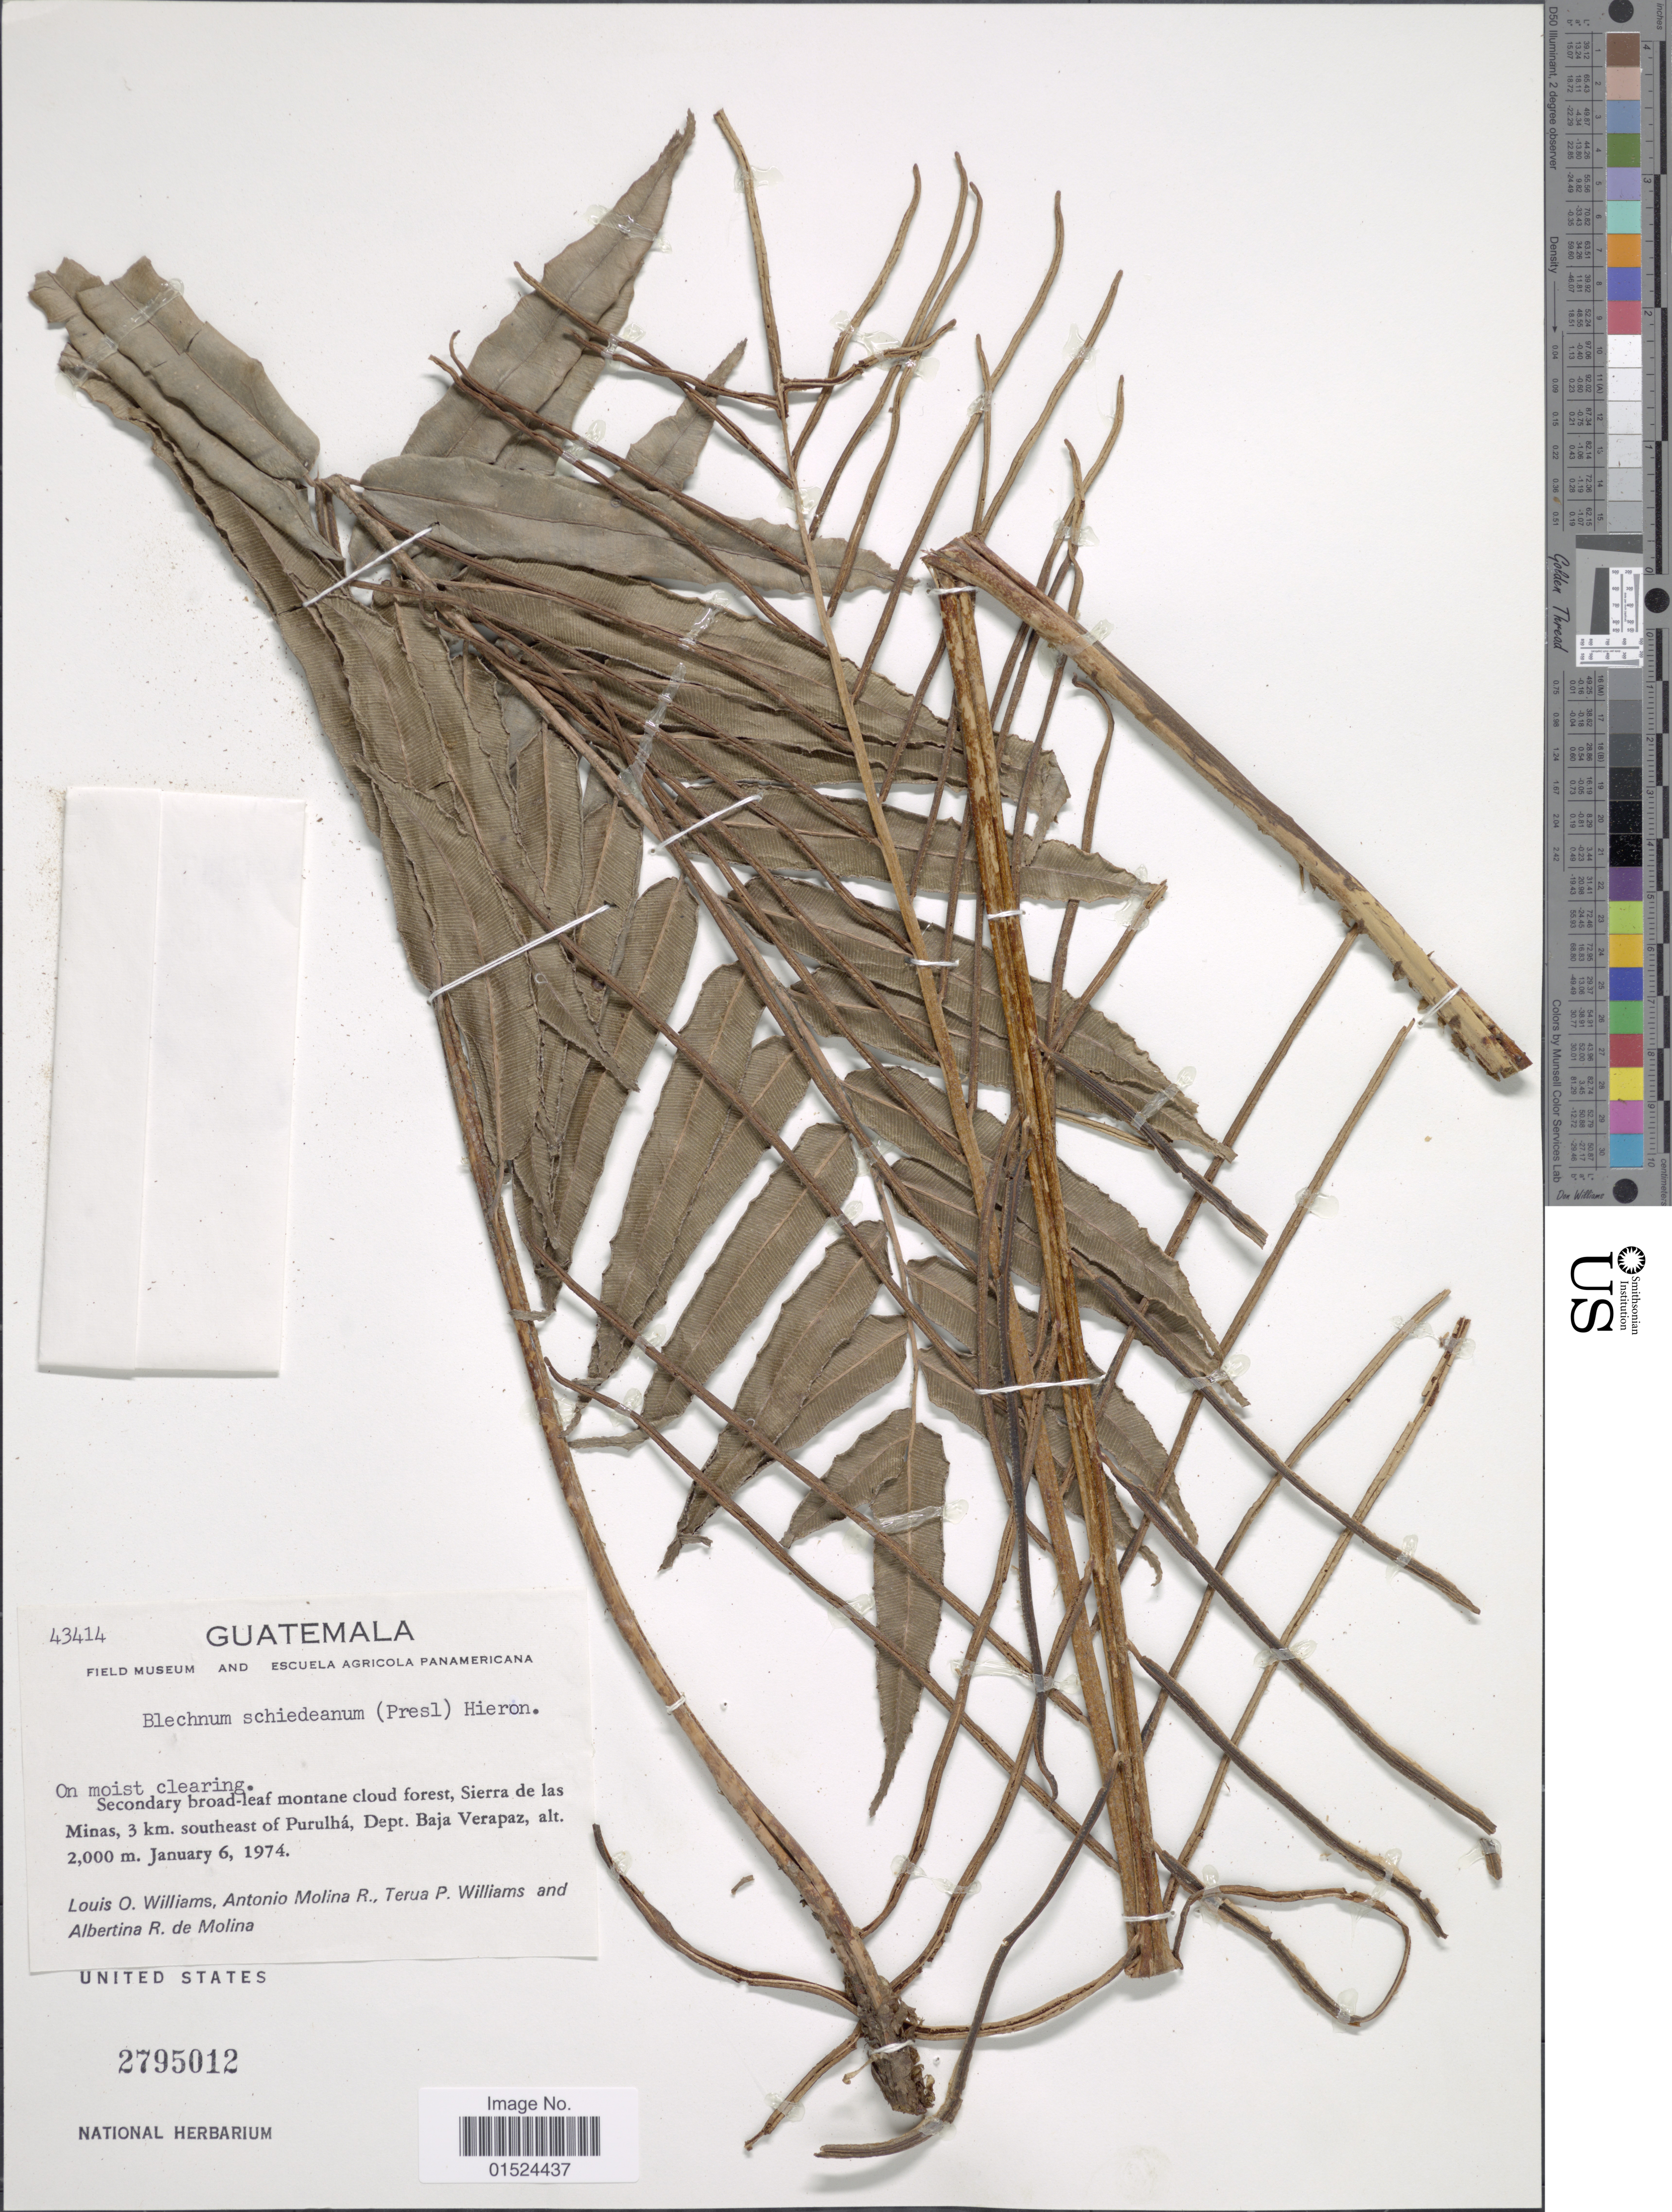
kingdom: Plantae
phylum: Tracheophyta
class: Polypodiopsida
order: Polypodiales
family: Blechnaceae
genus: Blechnum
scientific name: Blechnum schiedeanum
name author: (Schltdl. ex C. Presl) Hieron.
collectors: L. O. Williams, A. Molina R., T. P. Williams & A. R. Molina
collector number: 43414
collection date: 1974-01-06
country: Guatemala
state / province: Baja Verapaz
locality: Sierra de las Minas, 3 km. southeast of Purulhá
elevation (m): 2000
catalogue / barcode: US 2795012